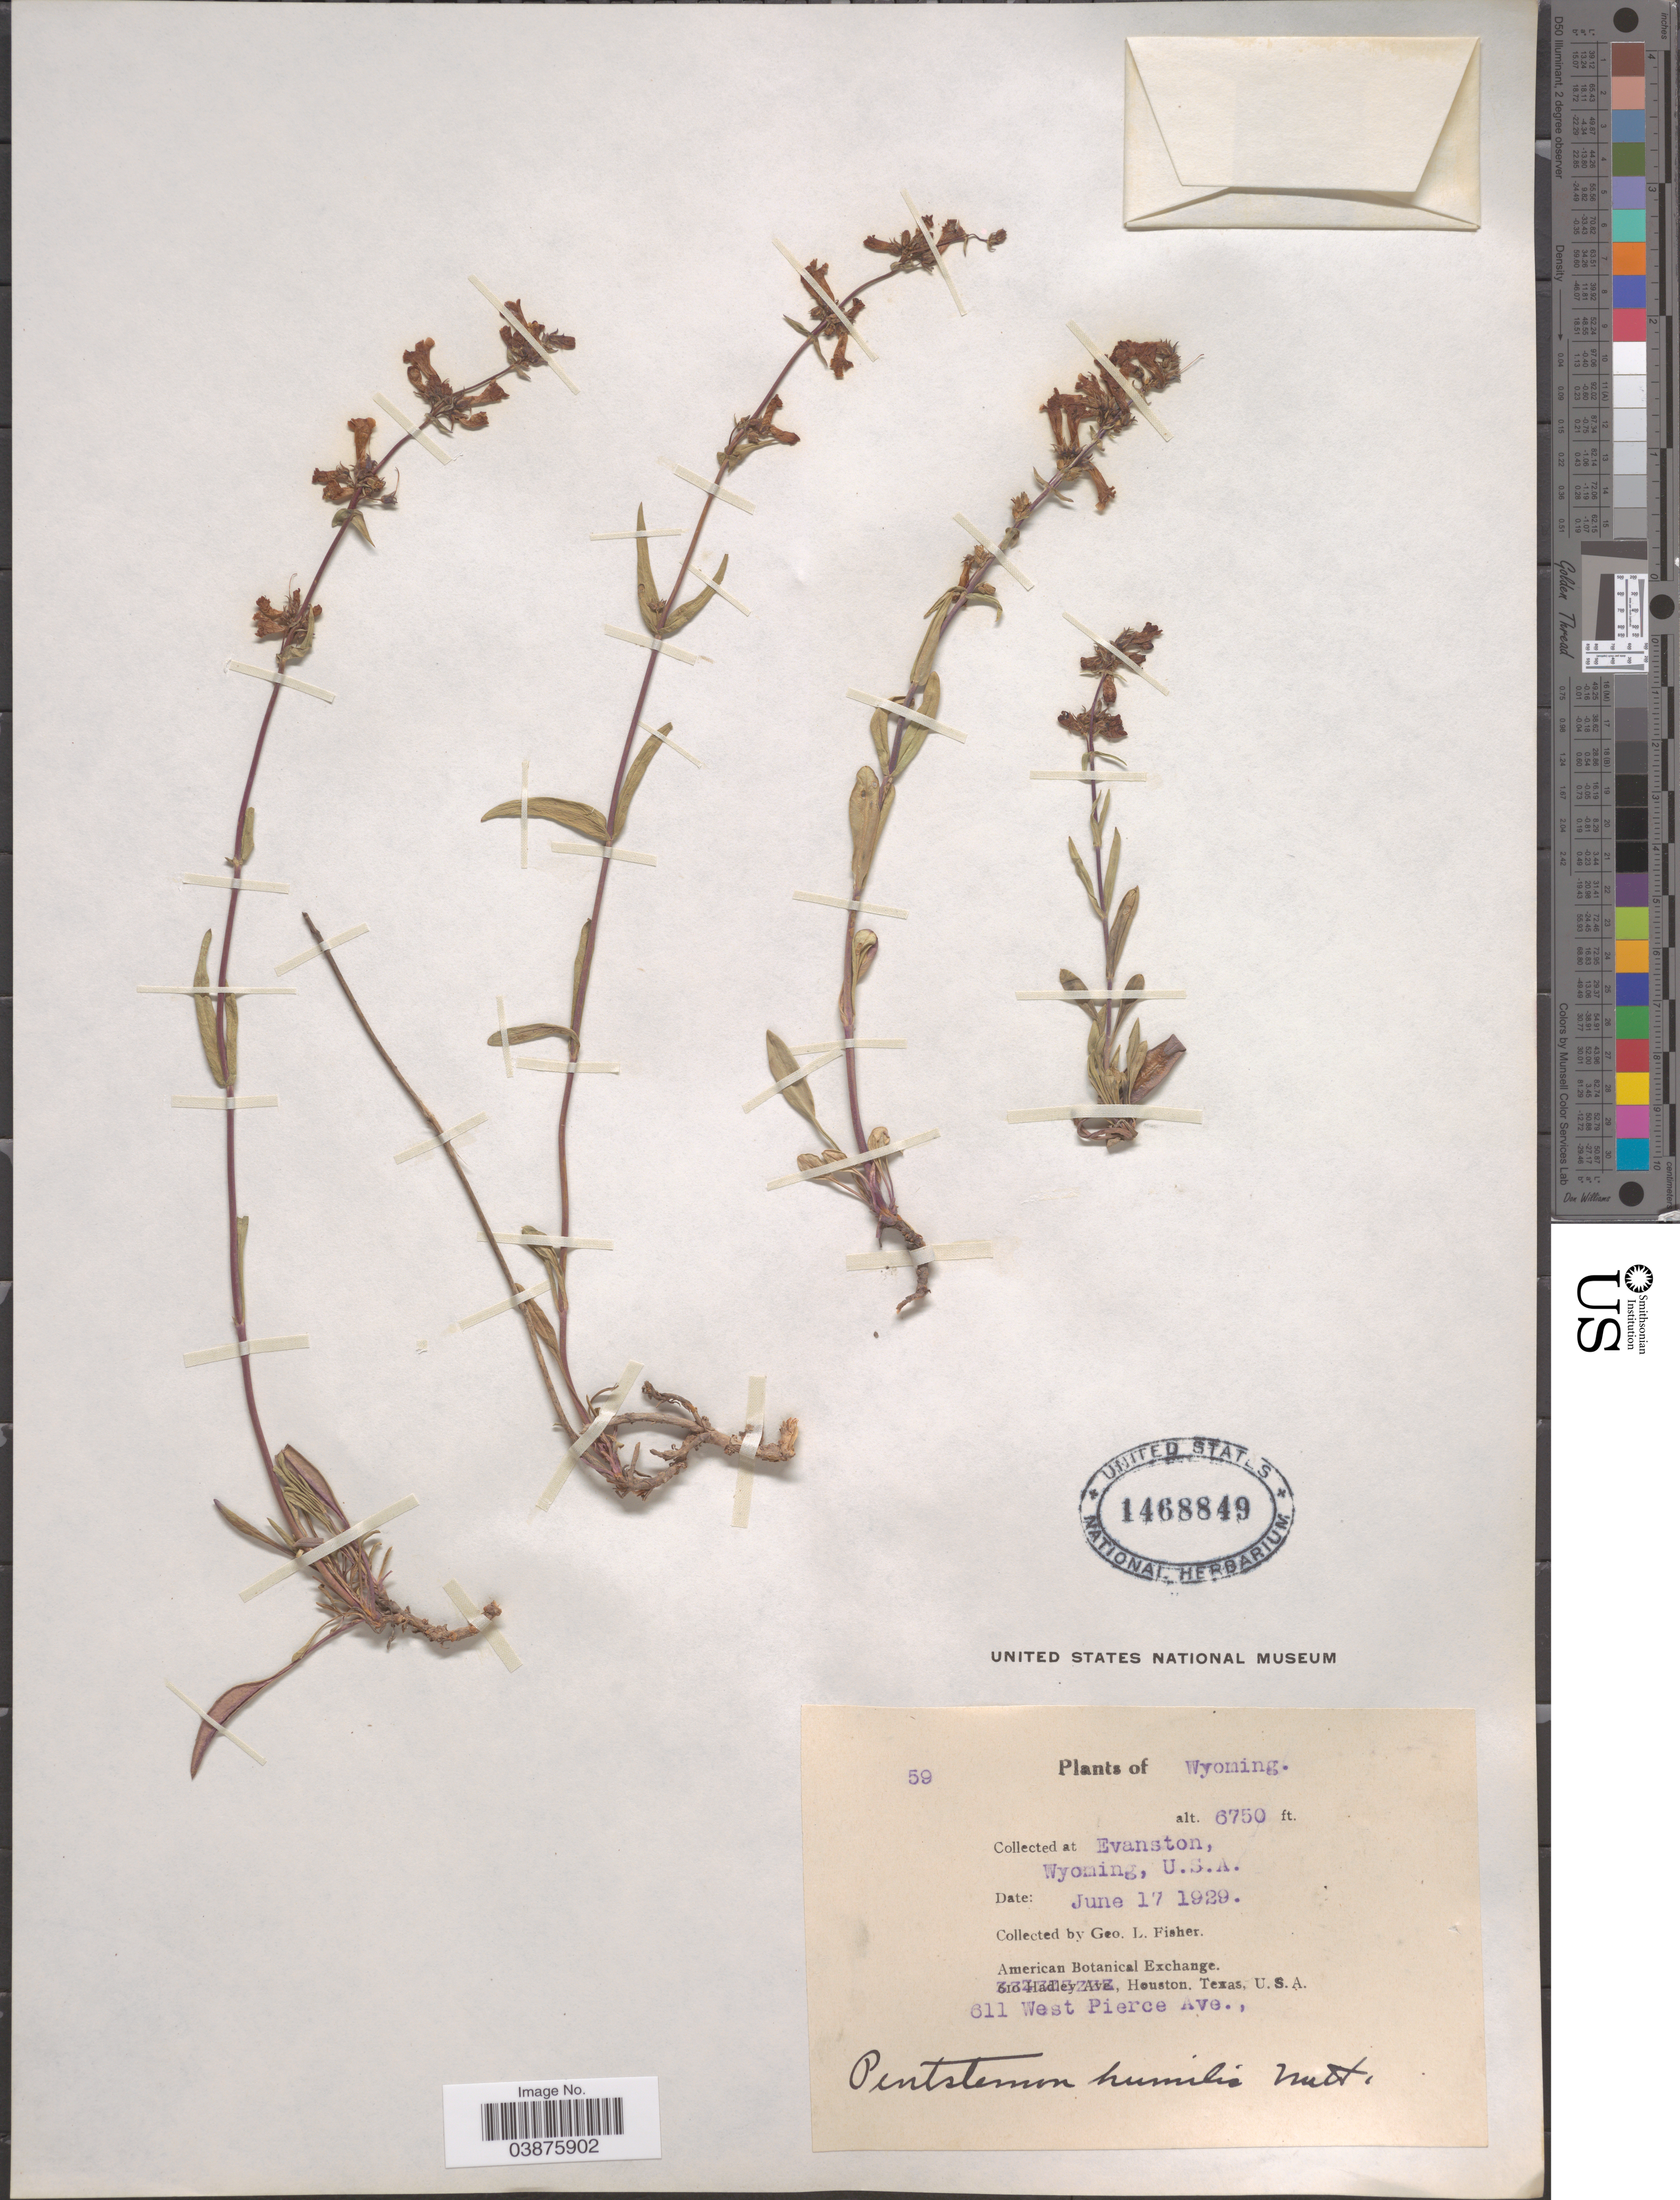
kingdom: Plantae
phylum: Tracheophyta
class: Magnoliopsida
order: Lamiales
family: Plantaginaceae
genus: Penstemon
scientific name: Penstemon humilis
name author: Nutt. ex A. Gray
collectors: G. L. Fisher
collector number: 59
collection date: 1929-06-17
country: United States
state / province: Wyoming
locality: Evanston.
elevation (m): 2057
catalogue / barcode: US 1468849